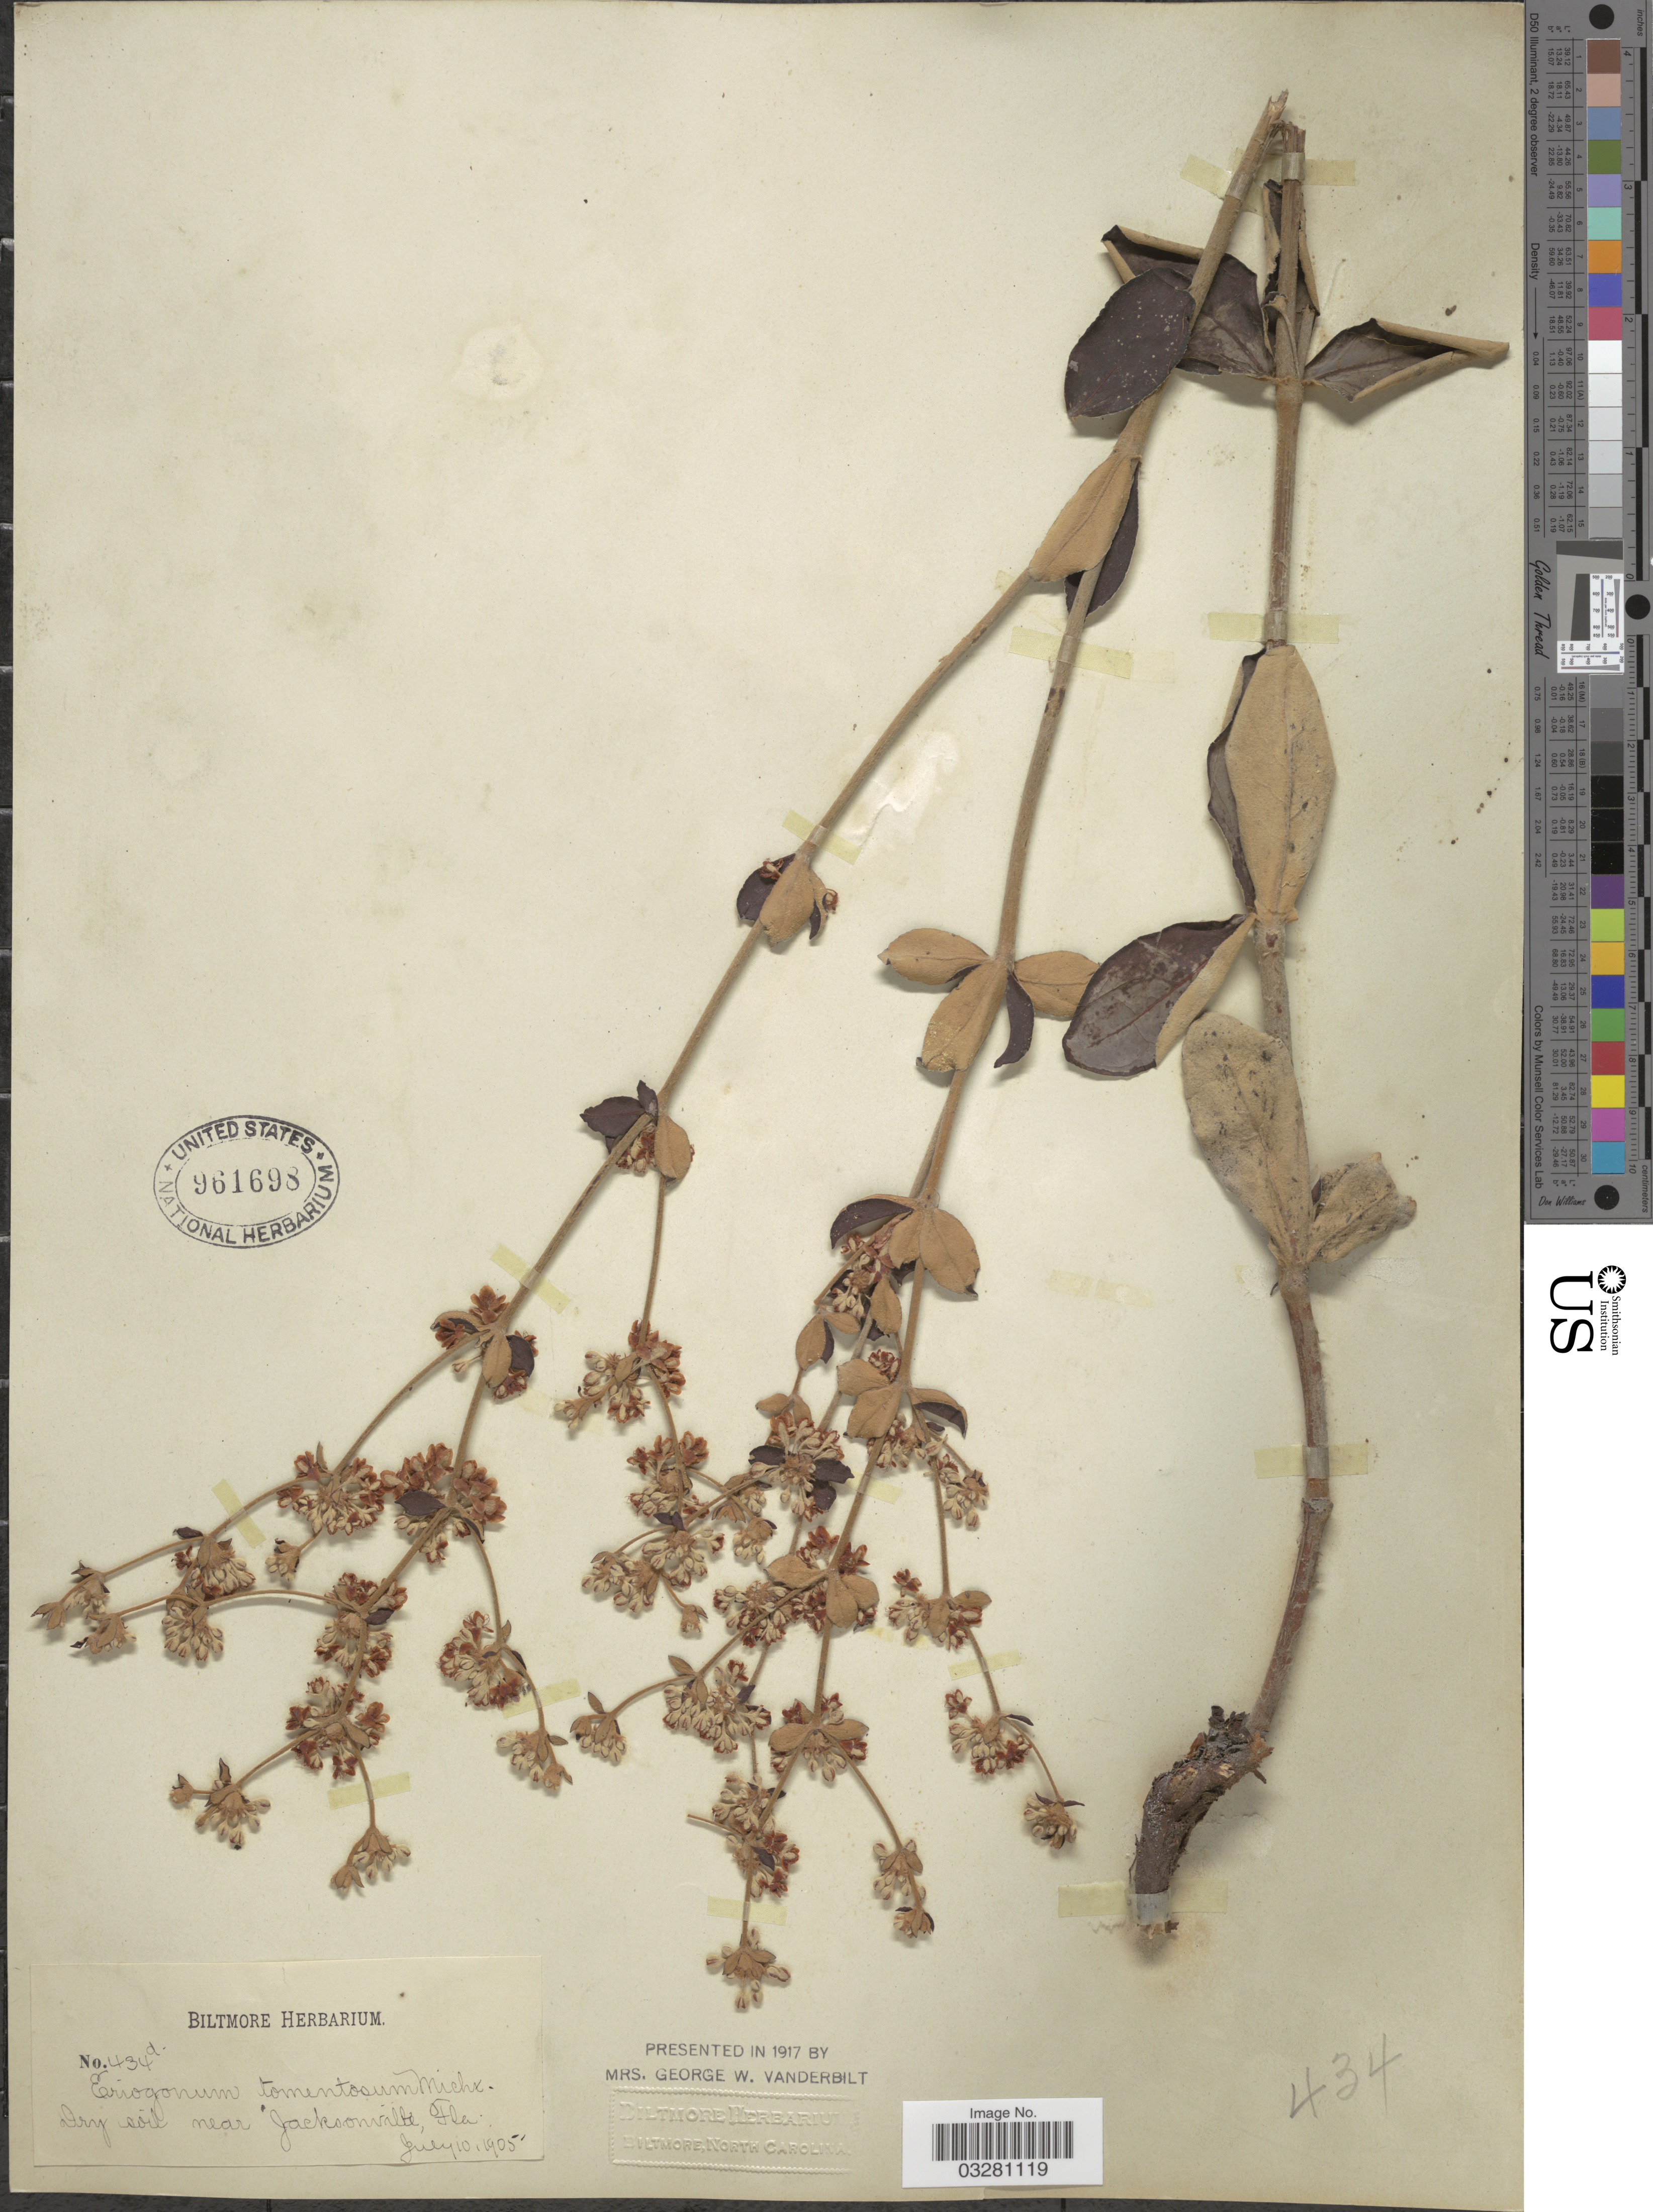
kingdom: Plantae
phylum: Tracheophyta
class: Magnoliopsida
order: Caryophyllales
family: Polygonaceae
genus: Eriogonum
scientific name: Eriogonum tomentosum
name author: Michx.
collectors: ex herb. Biltmore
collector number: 434d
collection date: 1905-07-10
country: United States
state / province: Florida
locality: Near Jacksonville, Fla.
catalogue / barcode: US 961698